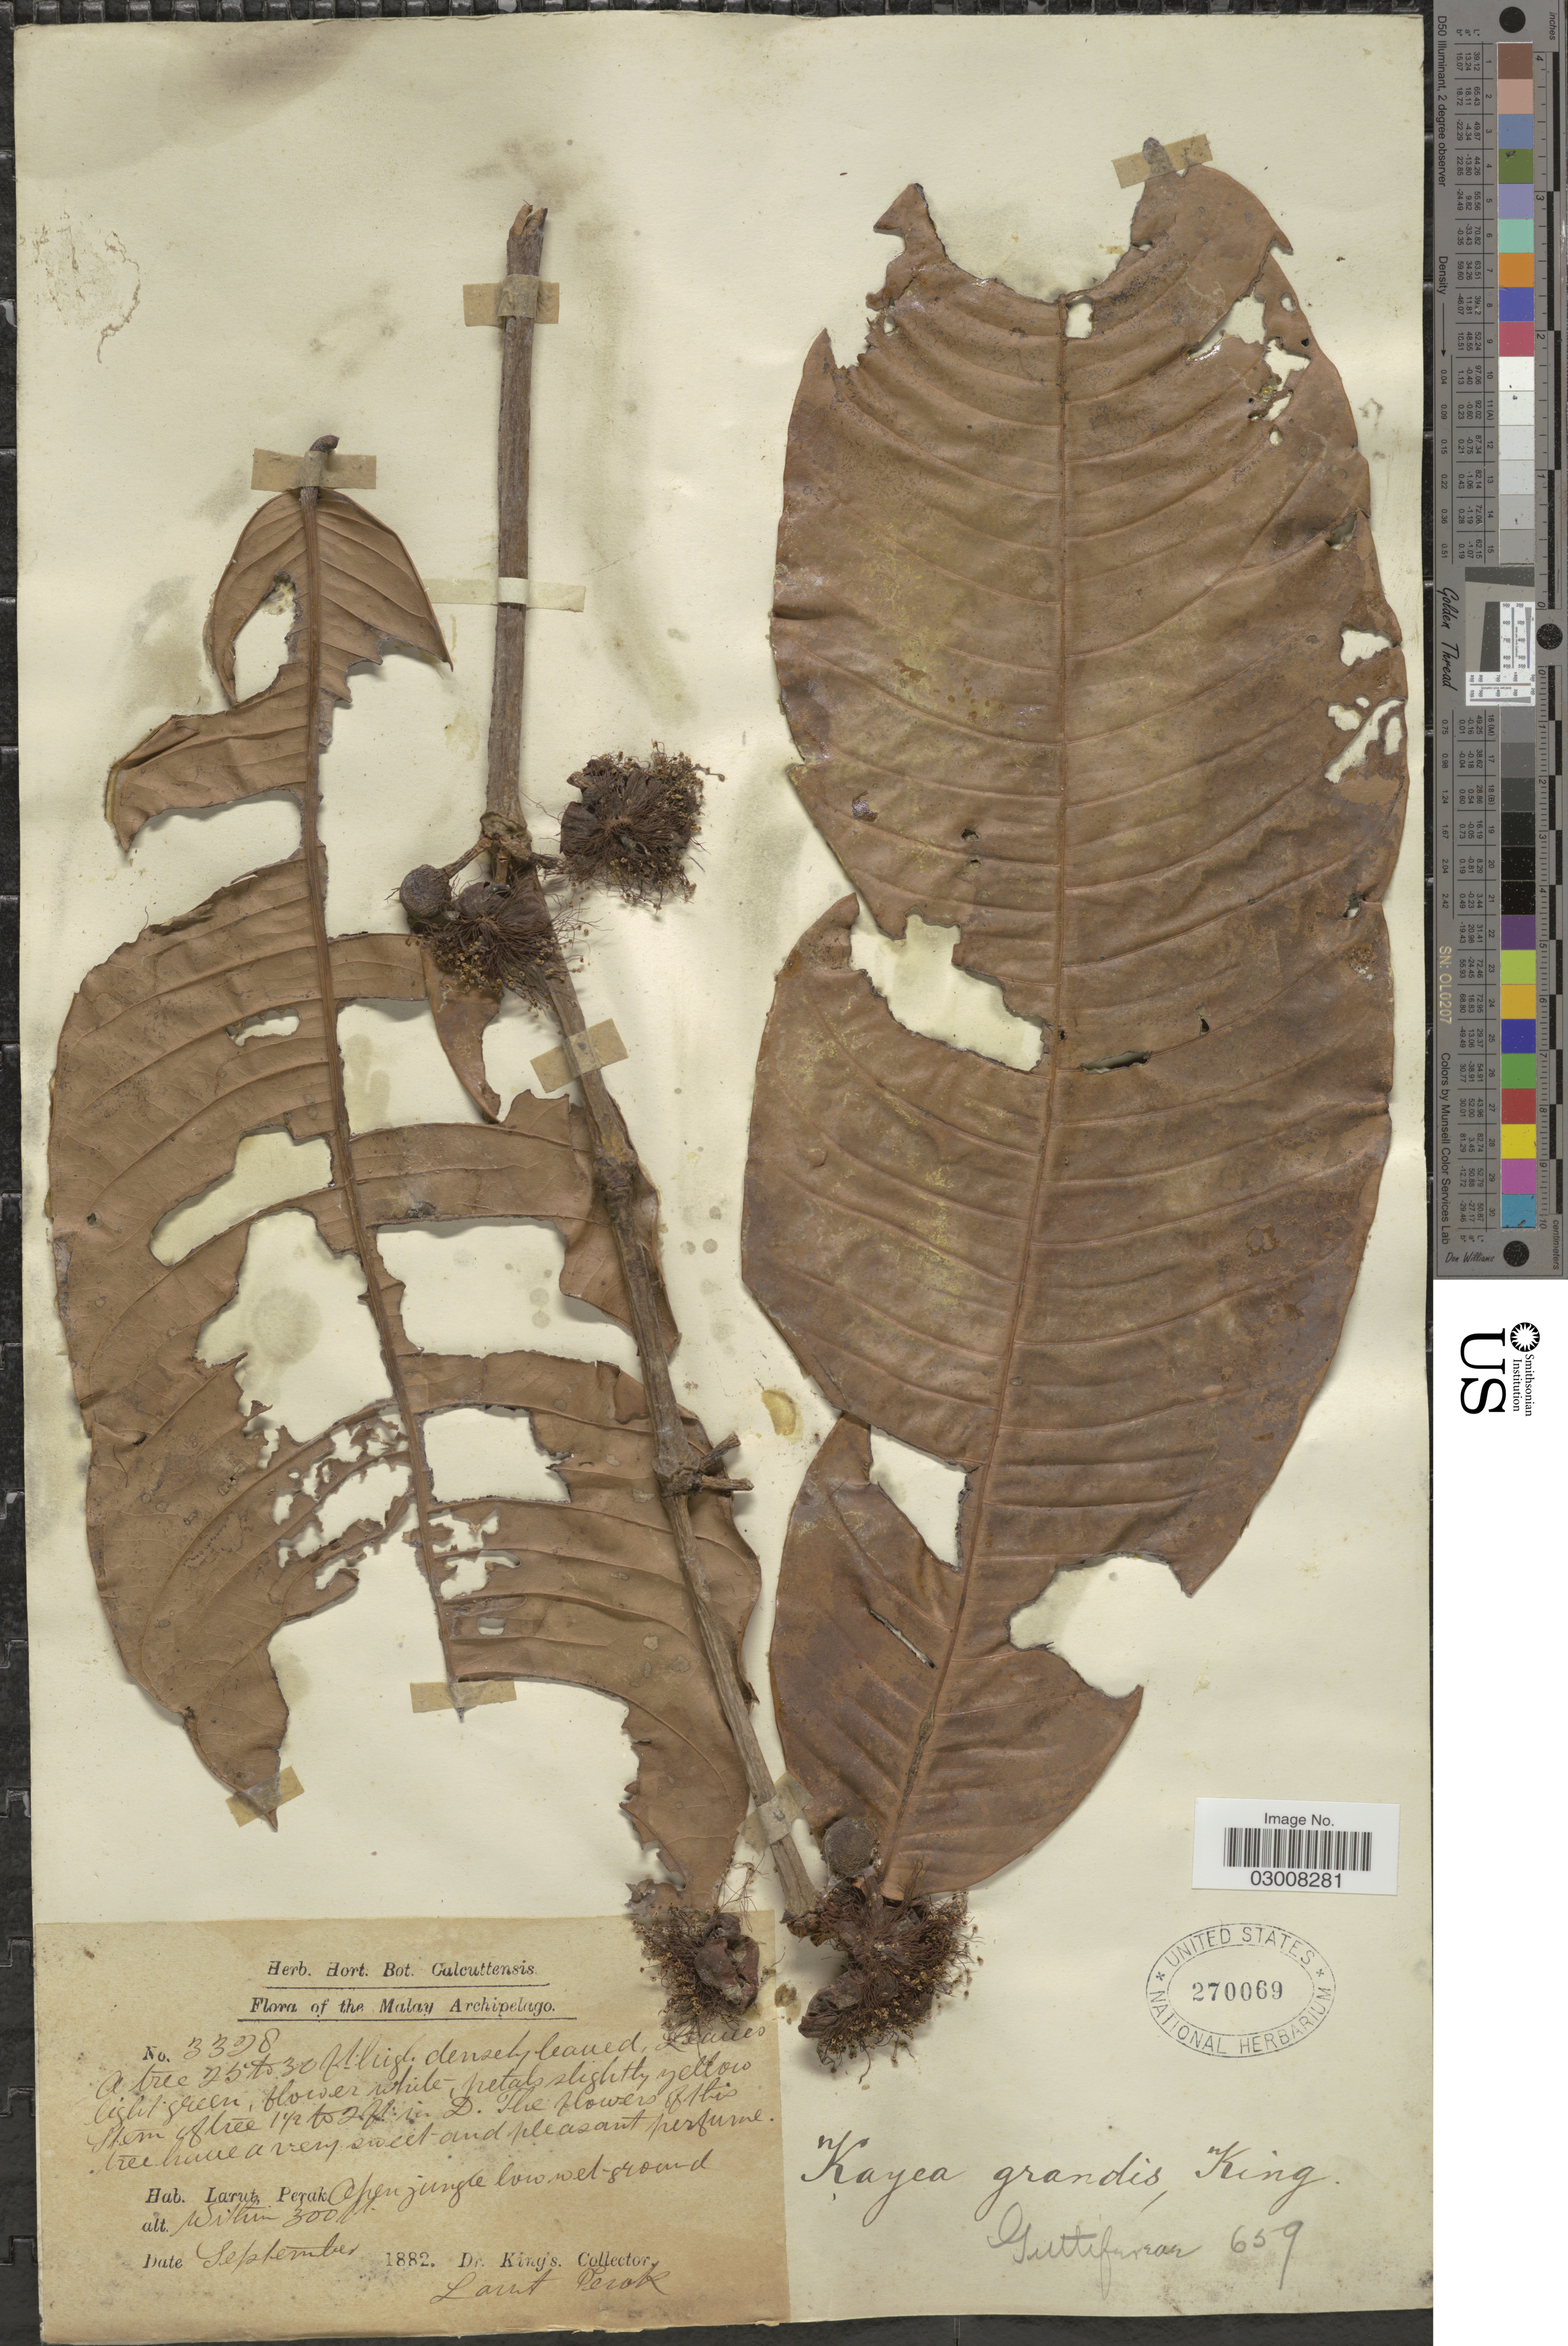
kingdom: Plantae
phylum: Tracheophyta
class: Magnoliopsida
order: Malpighiales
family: Calophyllaceae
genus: Kayea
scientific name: Kayea grandis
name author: King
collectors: Dr. King's collector & L. Perak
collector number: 3378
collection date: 1882-09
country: Malaysia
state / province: Perak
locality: Malay Archipelago, Laruth, Perak.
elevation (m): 91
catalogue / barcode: US 270069